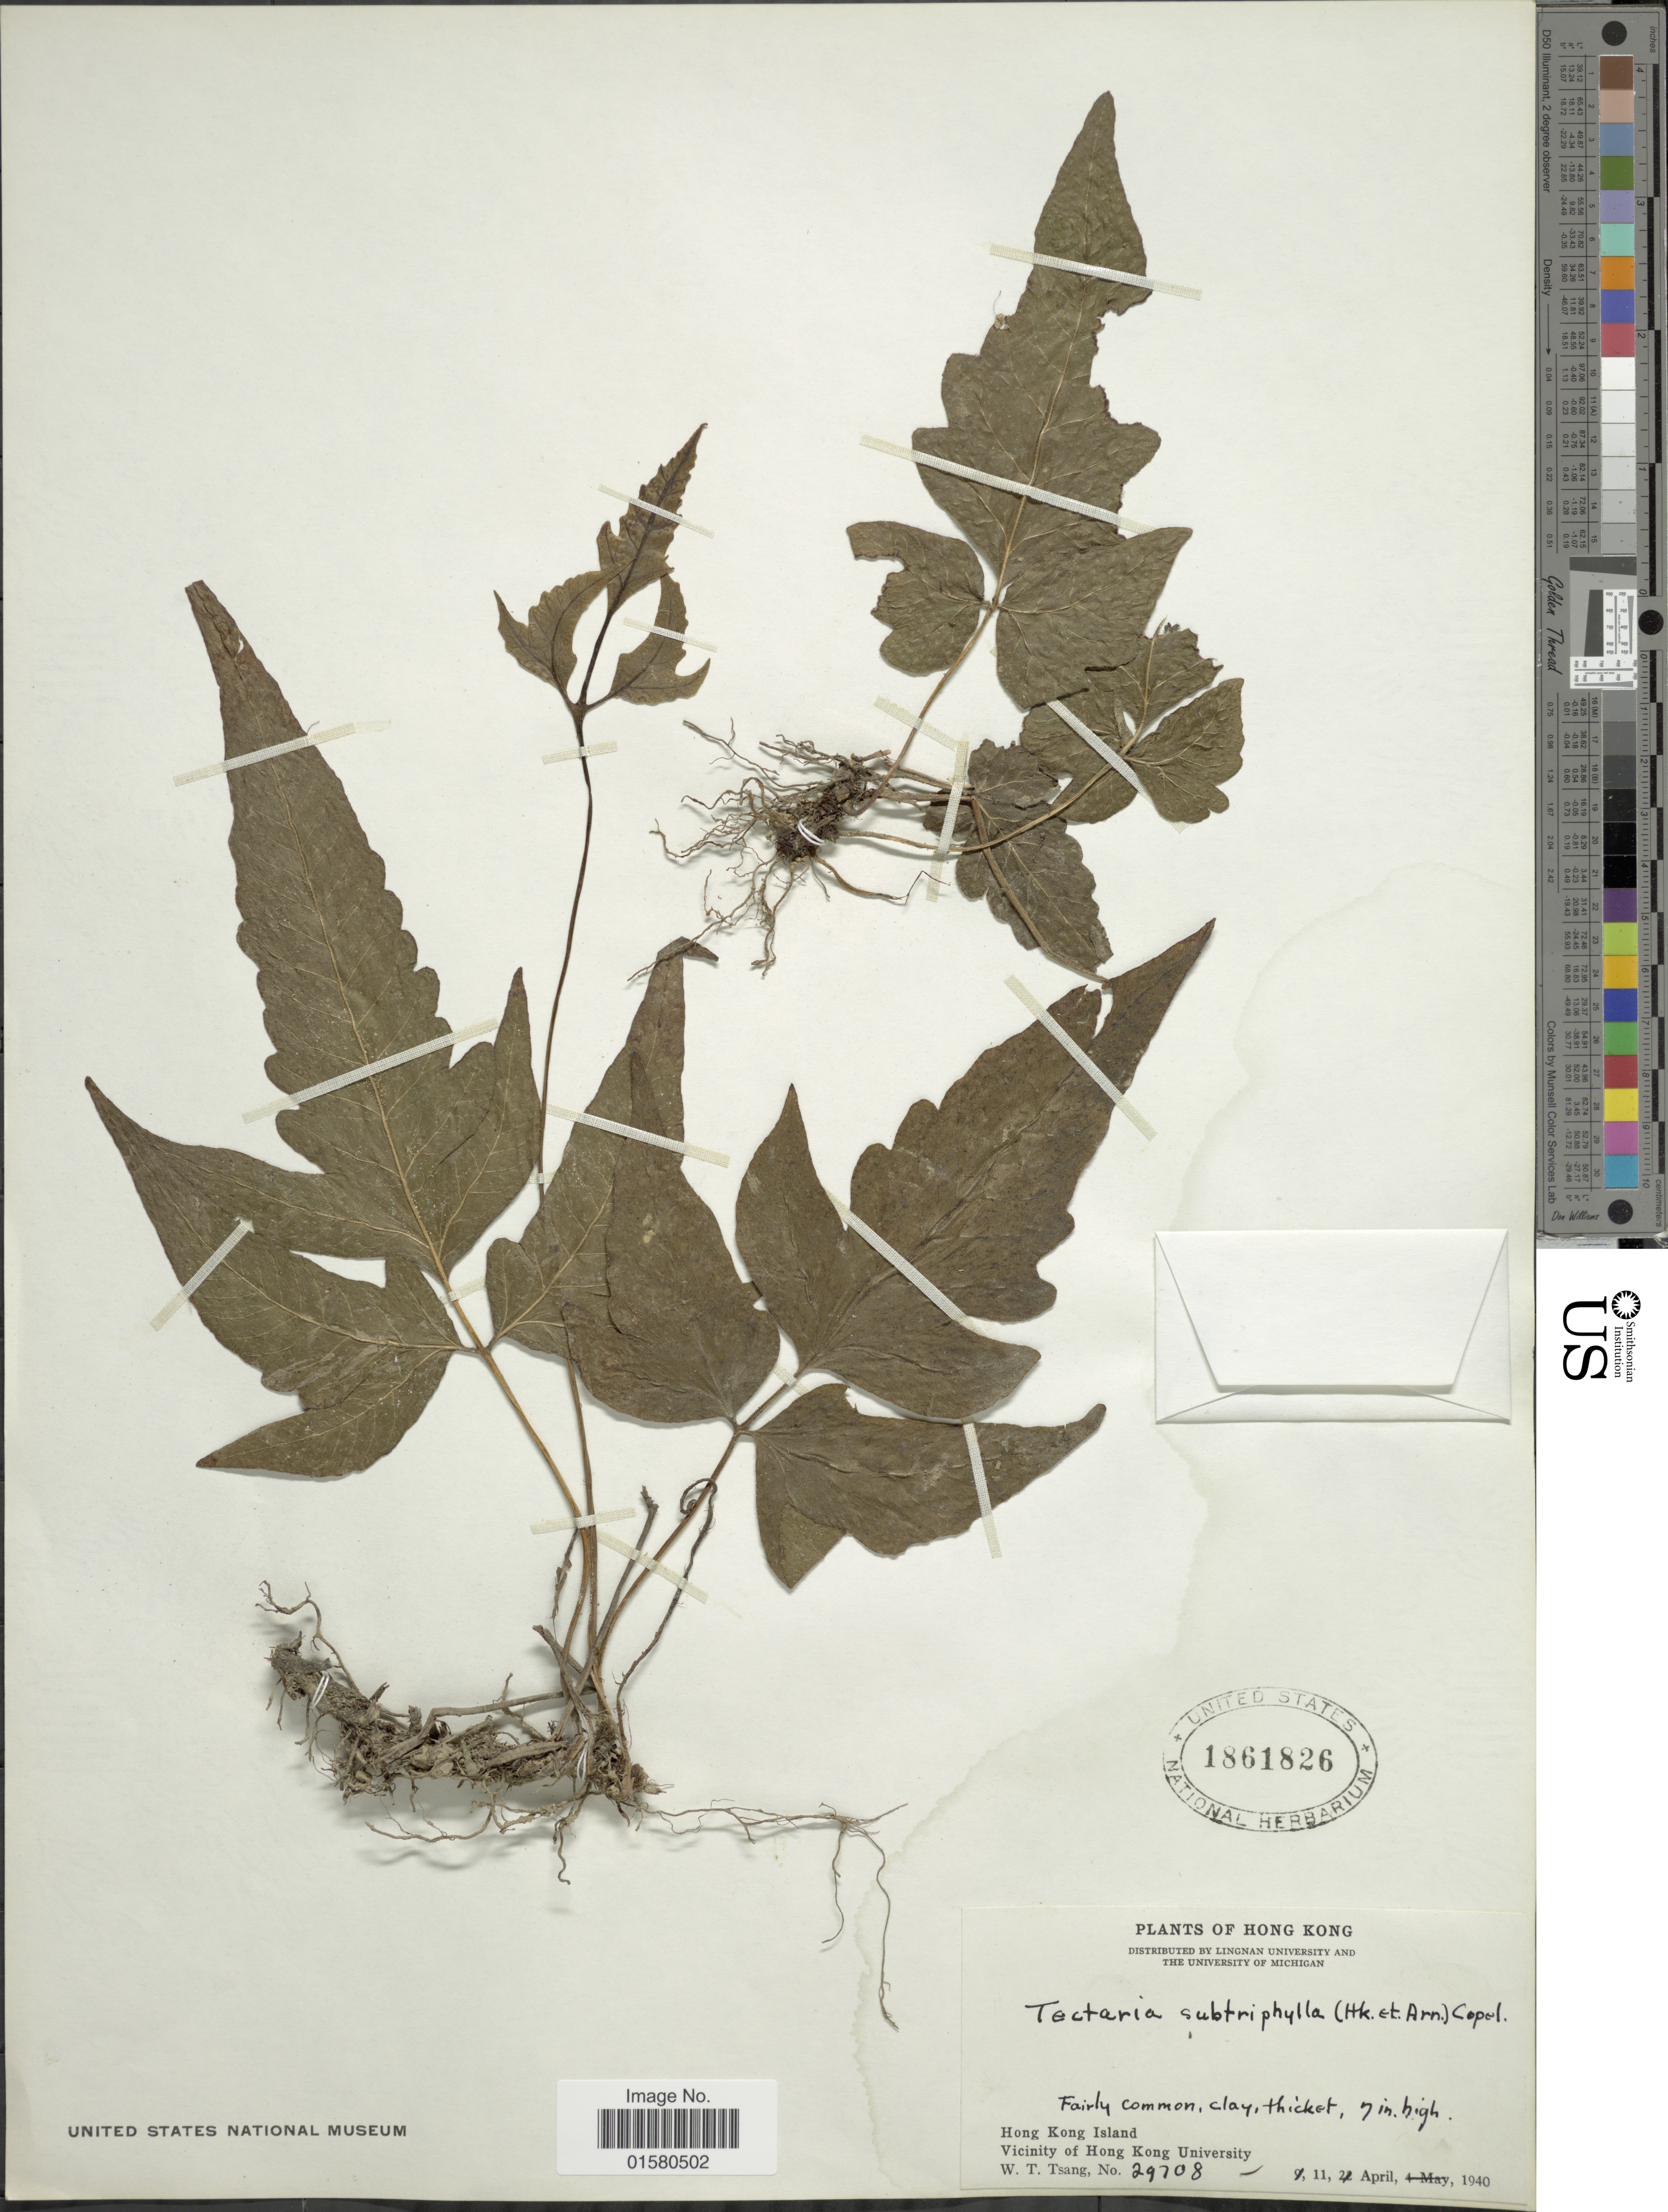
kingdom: Plantae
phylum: Tracheophyta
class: Polypodiopsida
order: Polypodiales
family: Tectariaceae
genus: Tectaria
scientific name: Tectaria subtriphylla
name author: (Hook. & Arn.) Copel.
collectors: W. T. Tsang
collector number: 29708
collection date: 1940-04-11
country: China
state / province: Hong Kong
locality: Hong Kong Island, Vicinity of Hong Kong University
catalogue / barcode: US 1861826